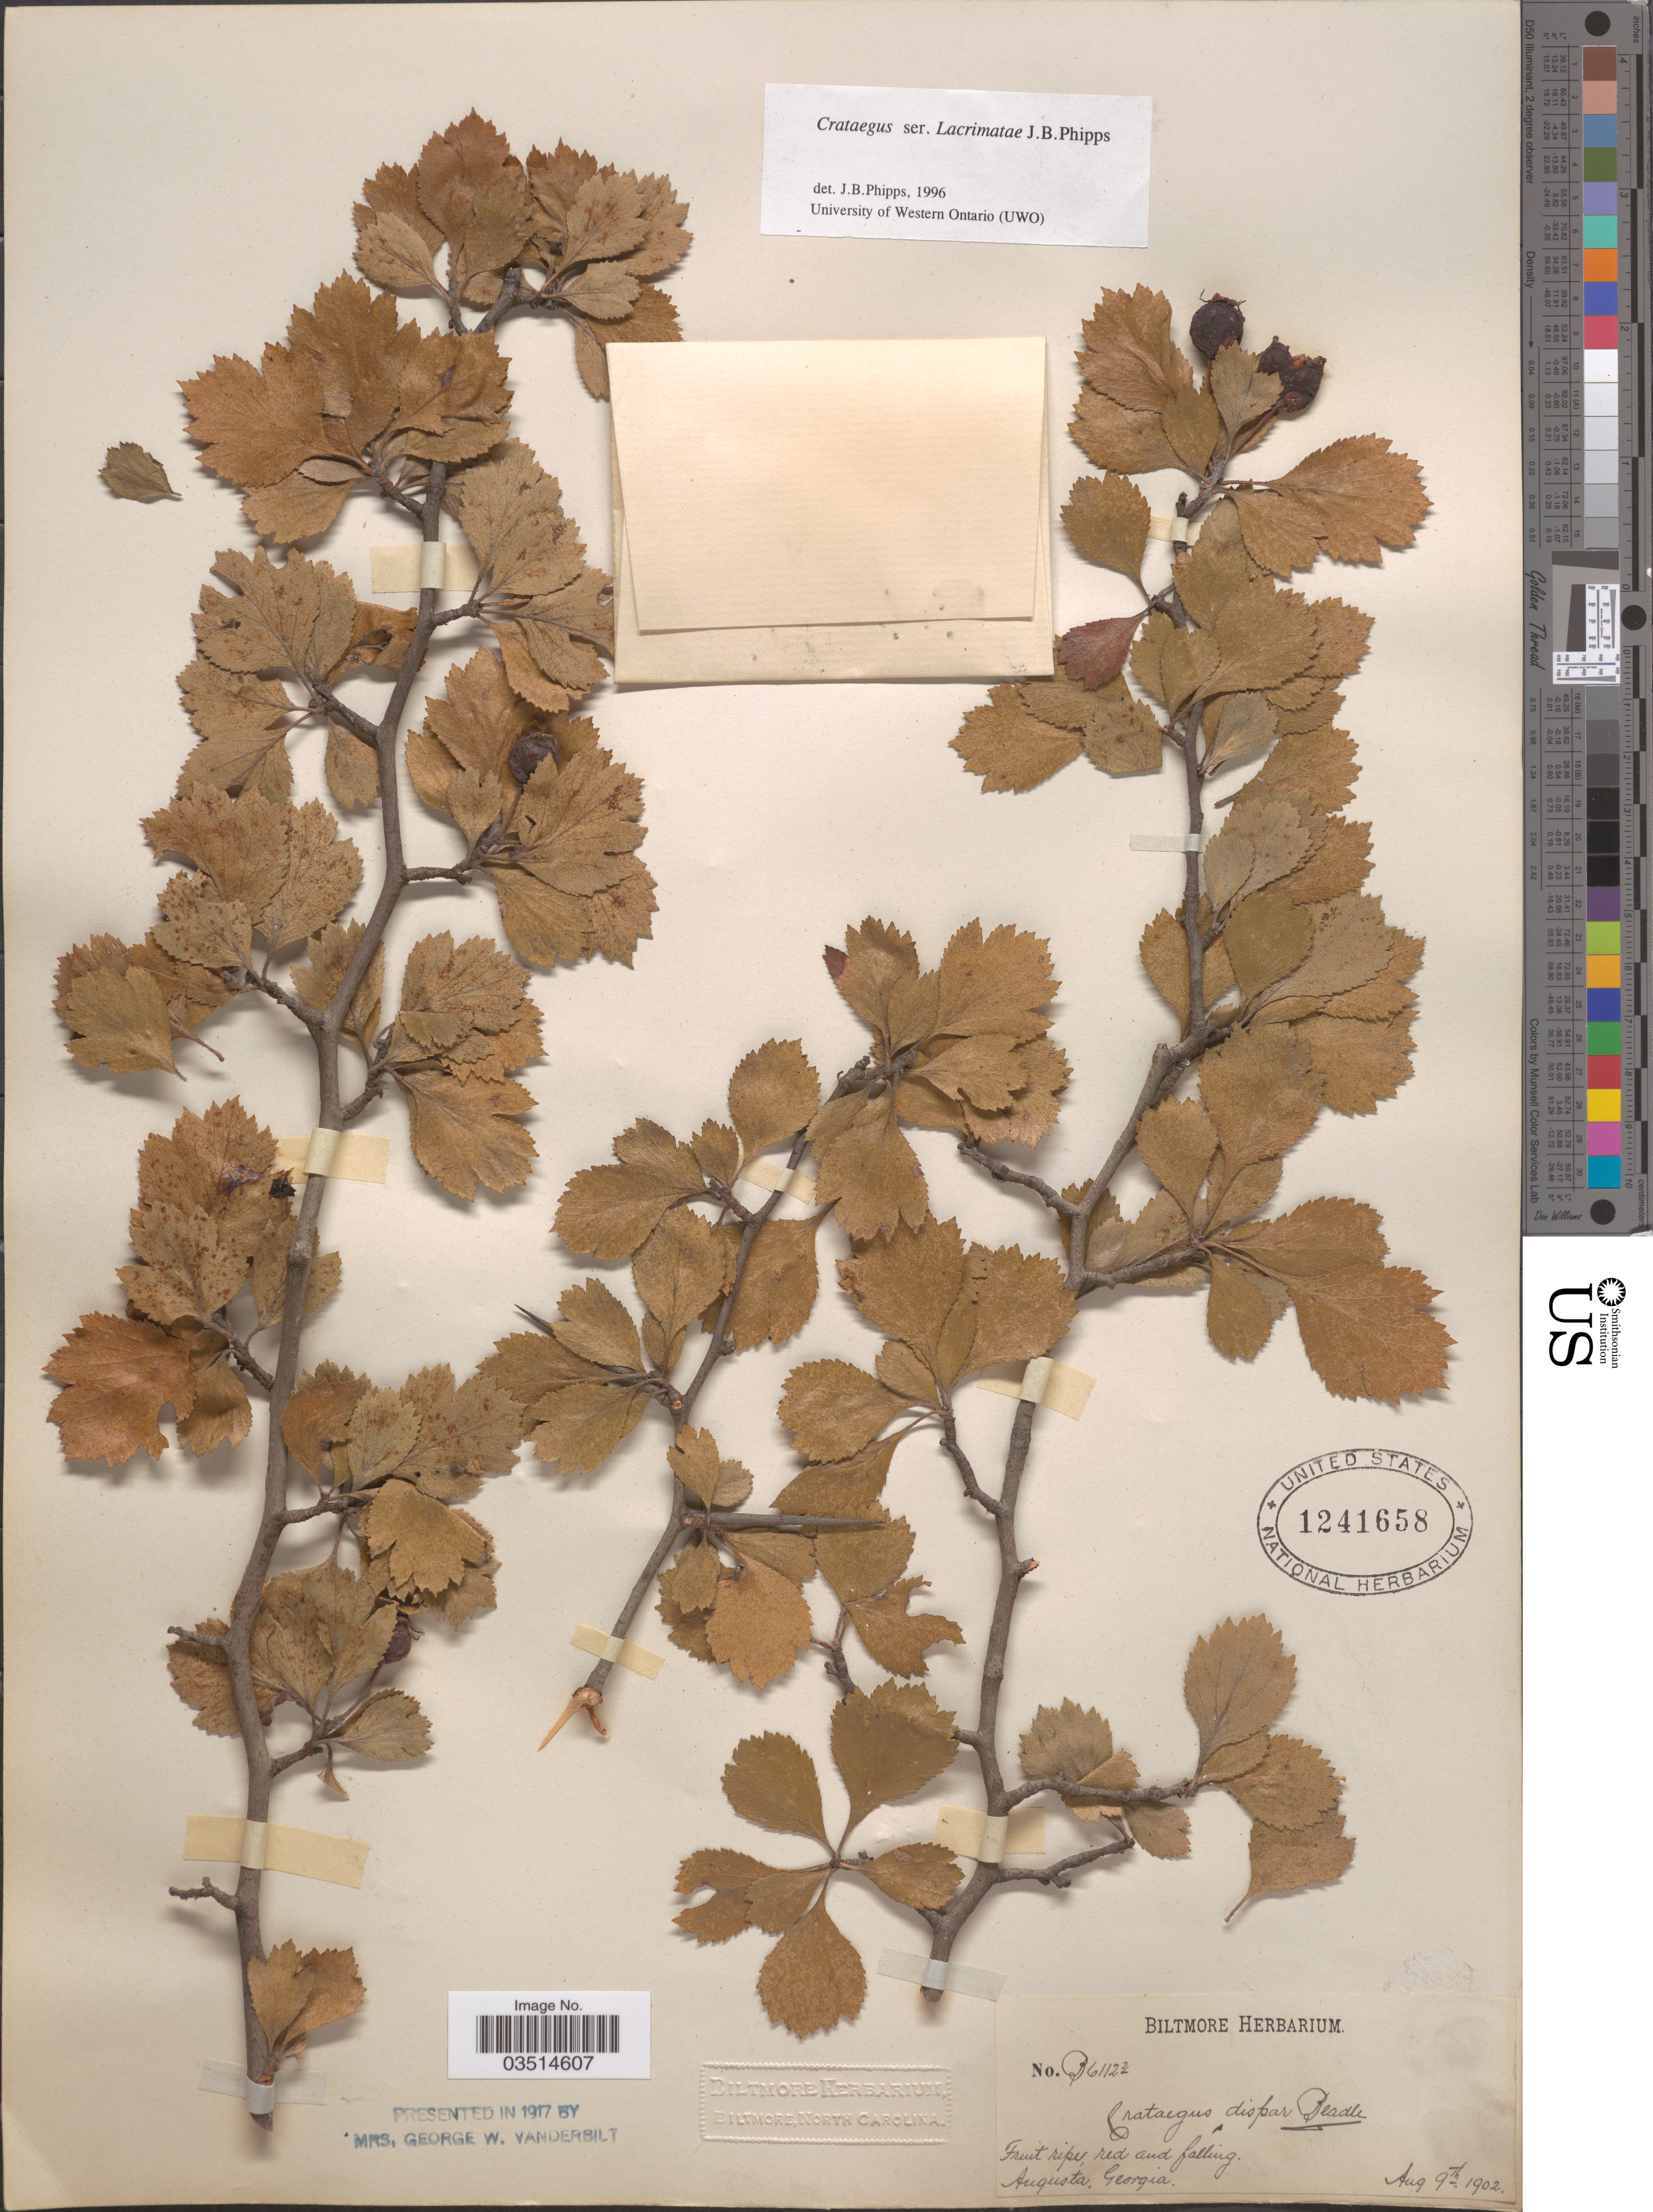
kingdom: Plantae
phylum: Tracheophyta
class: Magnoliopsida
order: Rosales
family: Rosaceae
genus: Crataegus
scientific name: Crataegus dispar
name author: Beadle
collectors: ex herb. Biltmore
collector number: B6112²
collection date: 1902-08-09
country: United States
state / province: Georgia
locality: Augusta.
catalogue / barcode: US 1241658